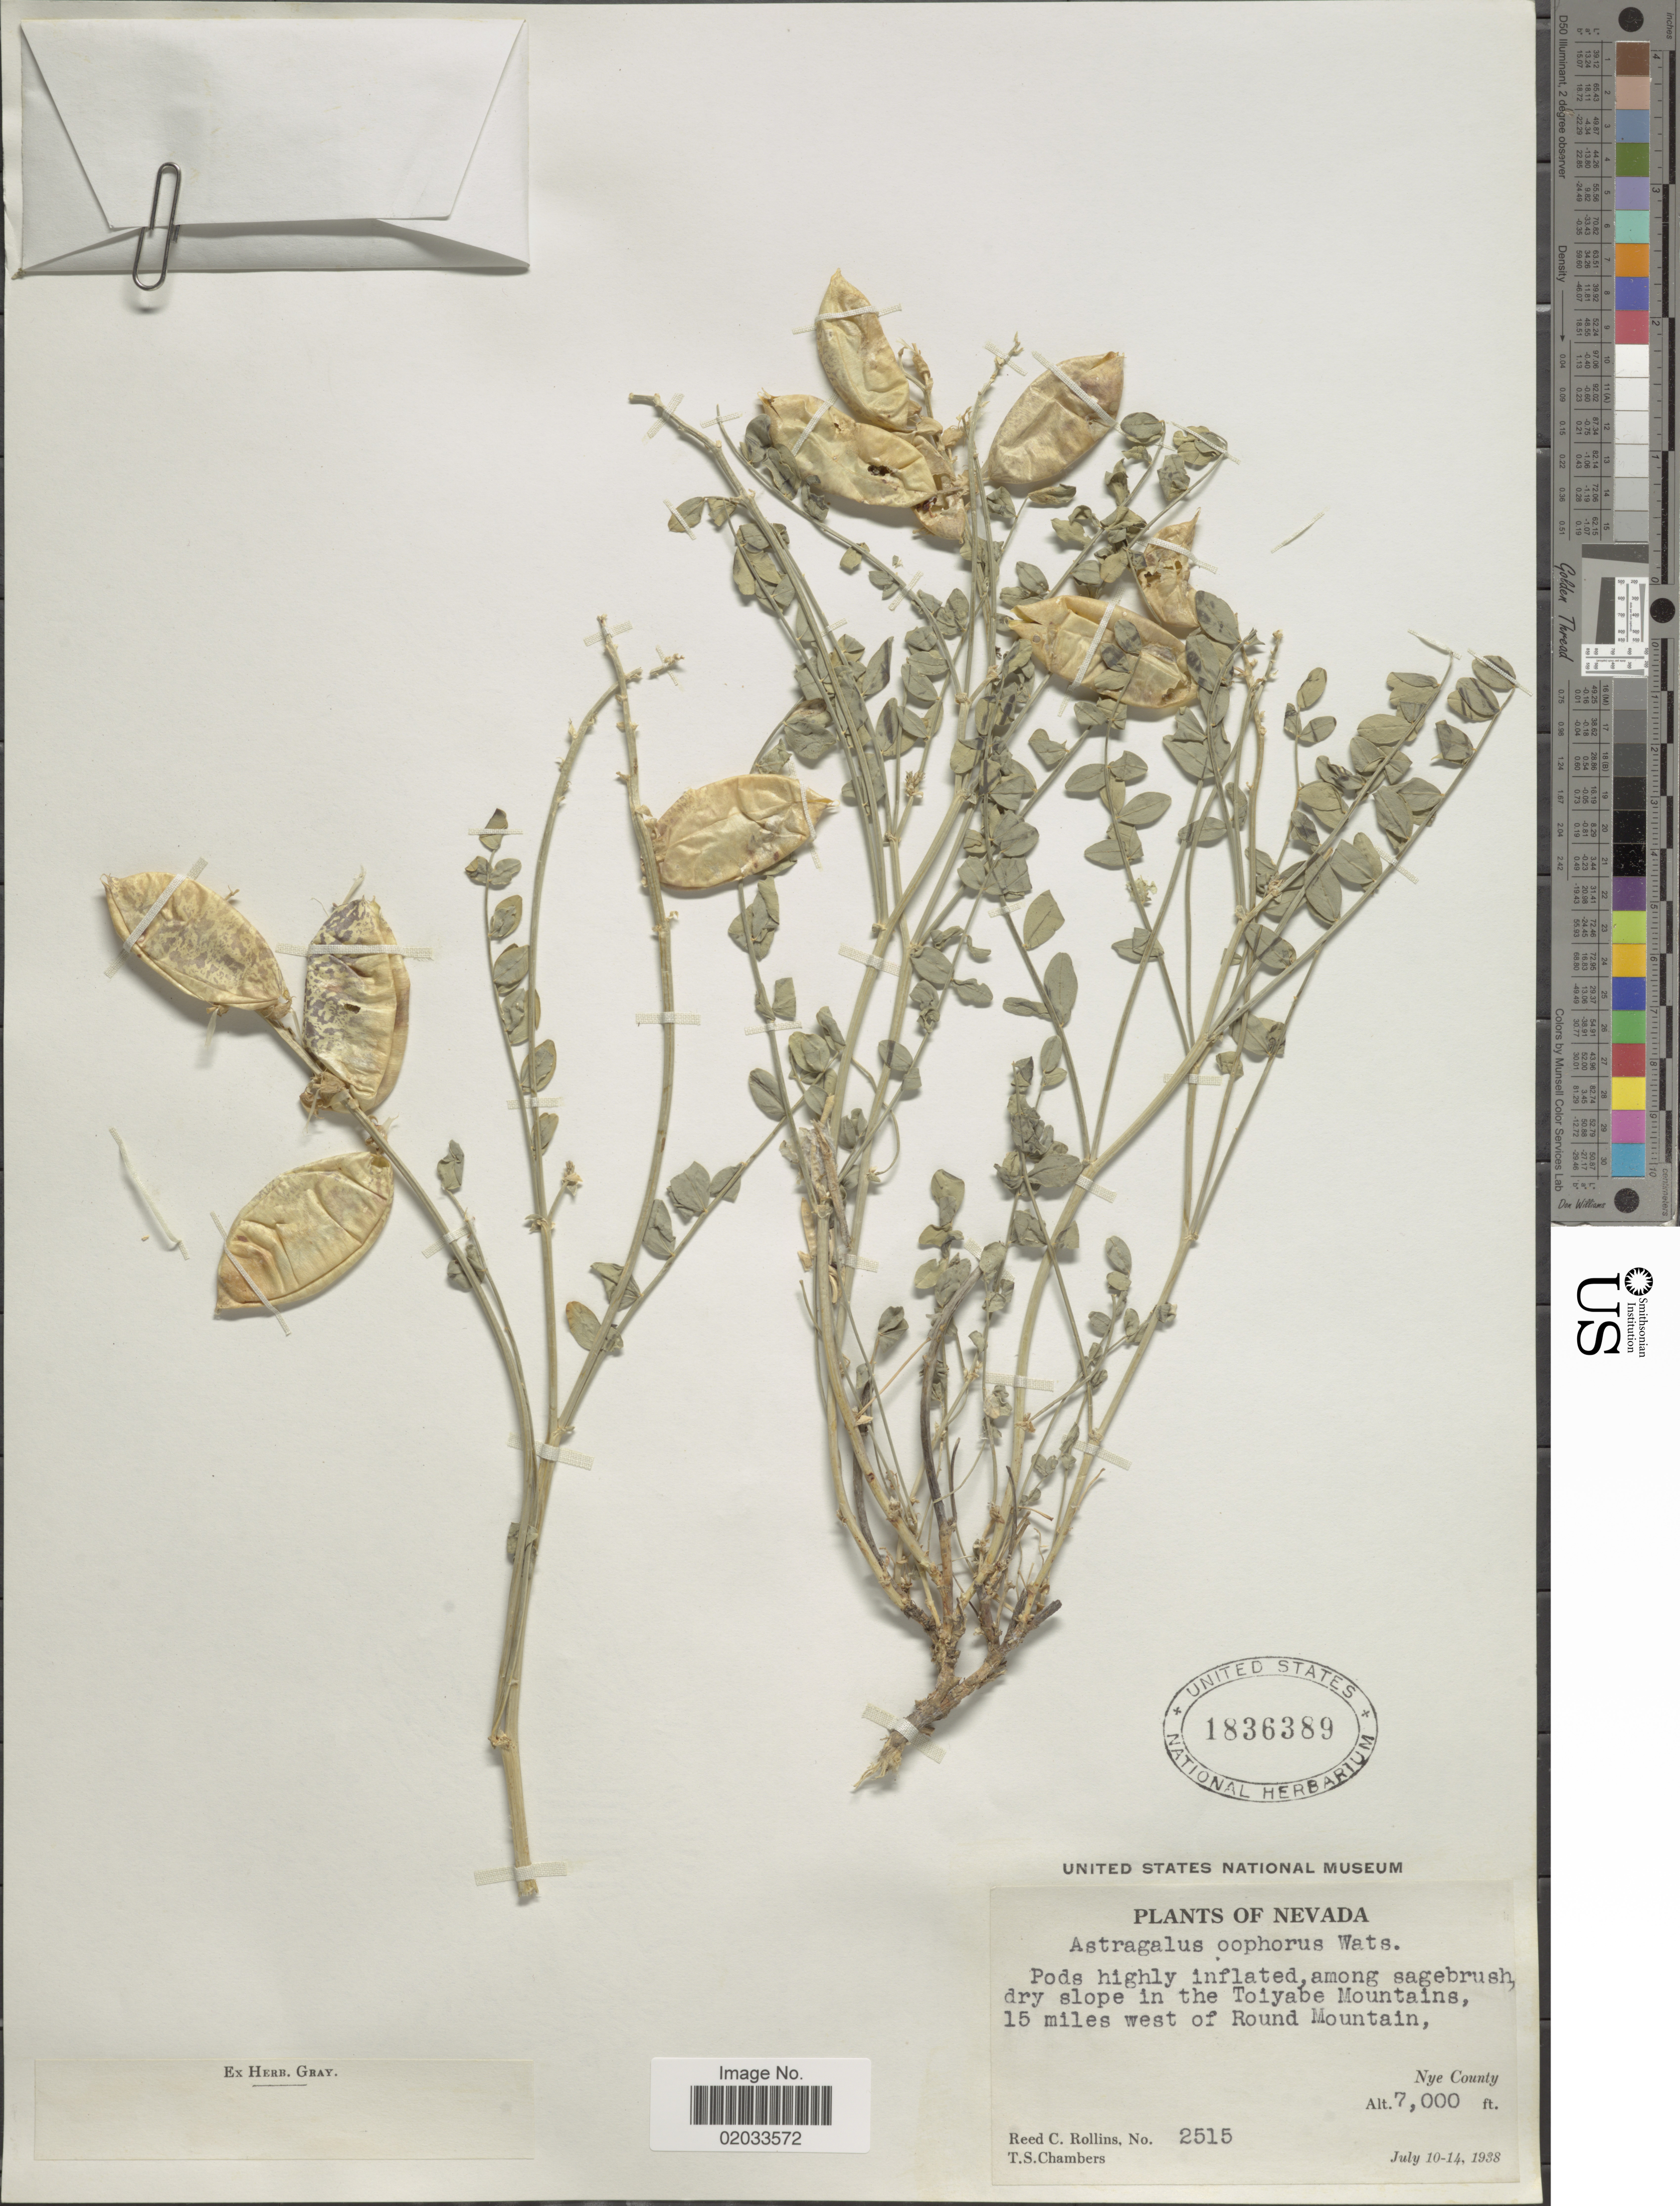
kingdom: Plantae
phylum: Tracheophyta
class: Magnoliopsida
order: Fabales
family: Fabaceae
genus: Astragalus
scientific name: Astragalus oophorus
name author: S. Watson in C. King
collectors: R. C. Rollins & T. Chambers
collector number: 2515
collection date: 1938-07-10/1938-07-14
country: United States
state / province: Nevada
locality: Among sagebrush, dry slope in the Toiyabe Mountains, 15 miles west of Round Mountain, Nye County.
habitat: among sagebrush dry slope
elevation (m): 2134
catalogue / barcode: US 1836389